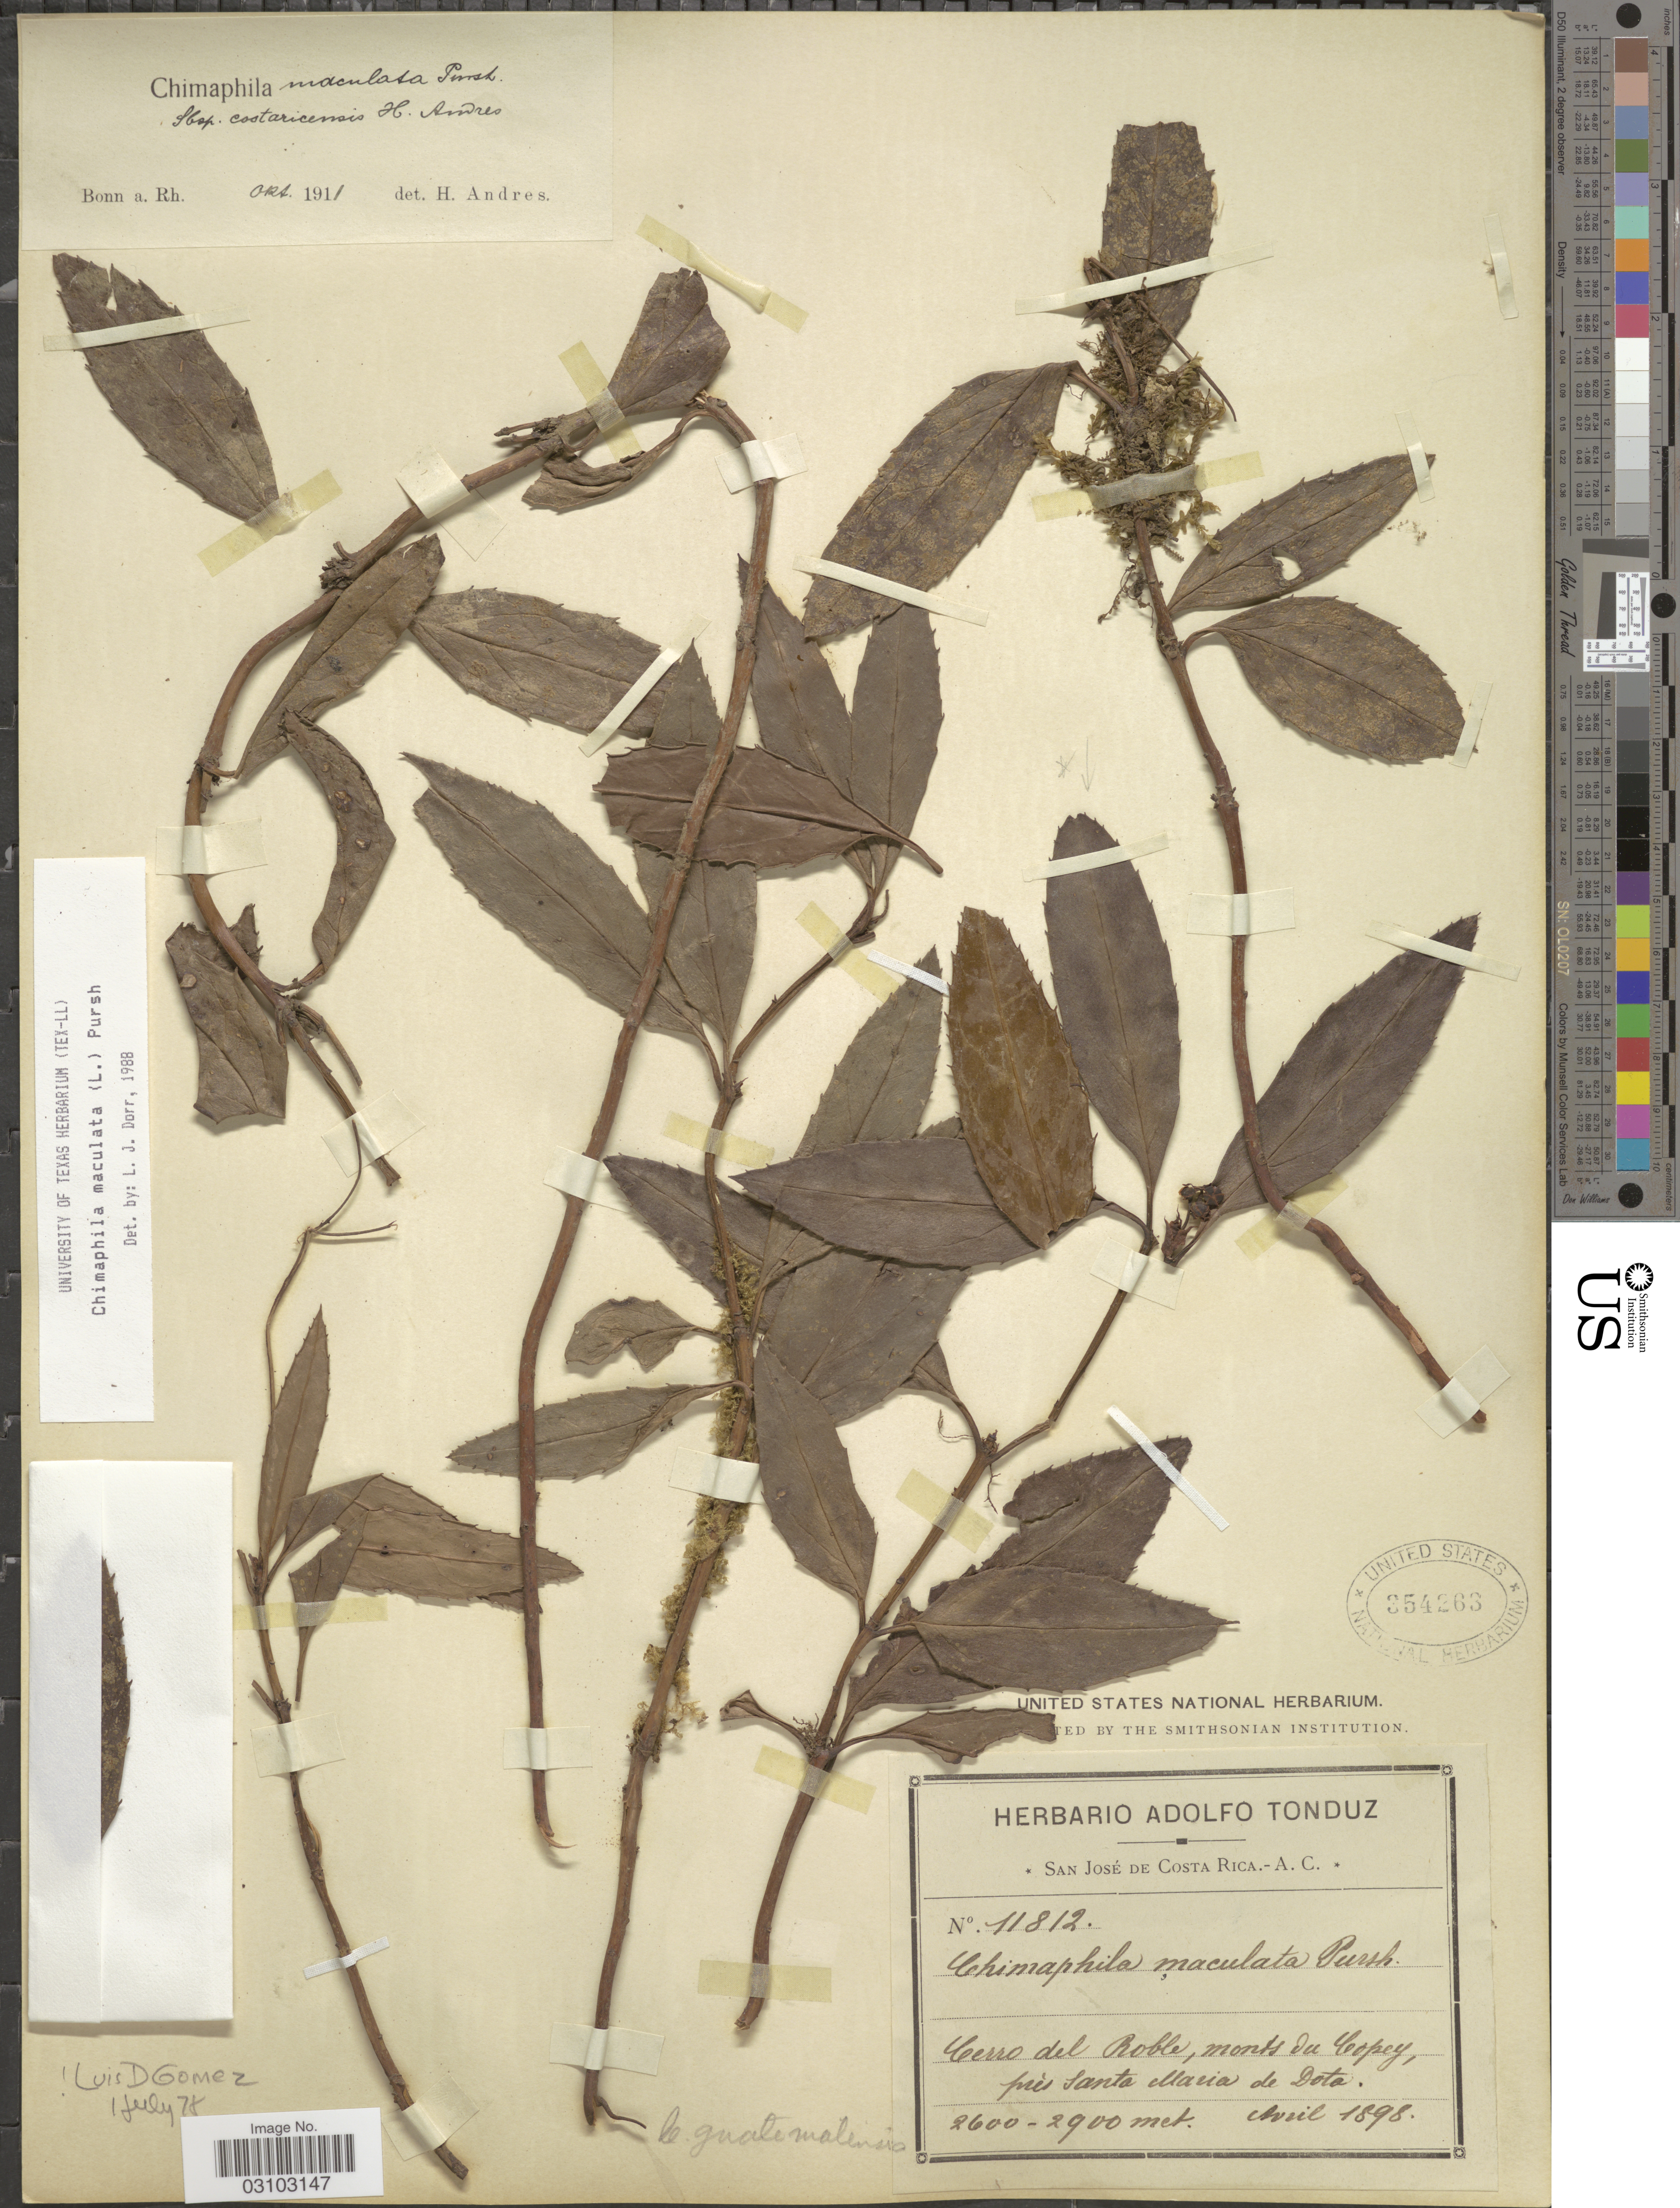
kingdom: Plantae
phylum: Tracheophyta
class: Magnoliopsida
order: Ericales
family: Ericaceae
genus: Chimaphila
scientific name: Chimaphila maculata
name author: (L.) Pursh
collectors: ex Herb. Adolfo Tonduz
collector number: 11812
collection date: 1898-04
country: Costa Rica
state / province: San José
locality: Cerro del Roble, monts de Copey prés Santa Maria de Dota.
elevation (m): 2600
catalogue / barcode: US 354263